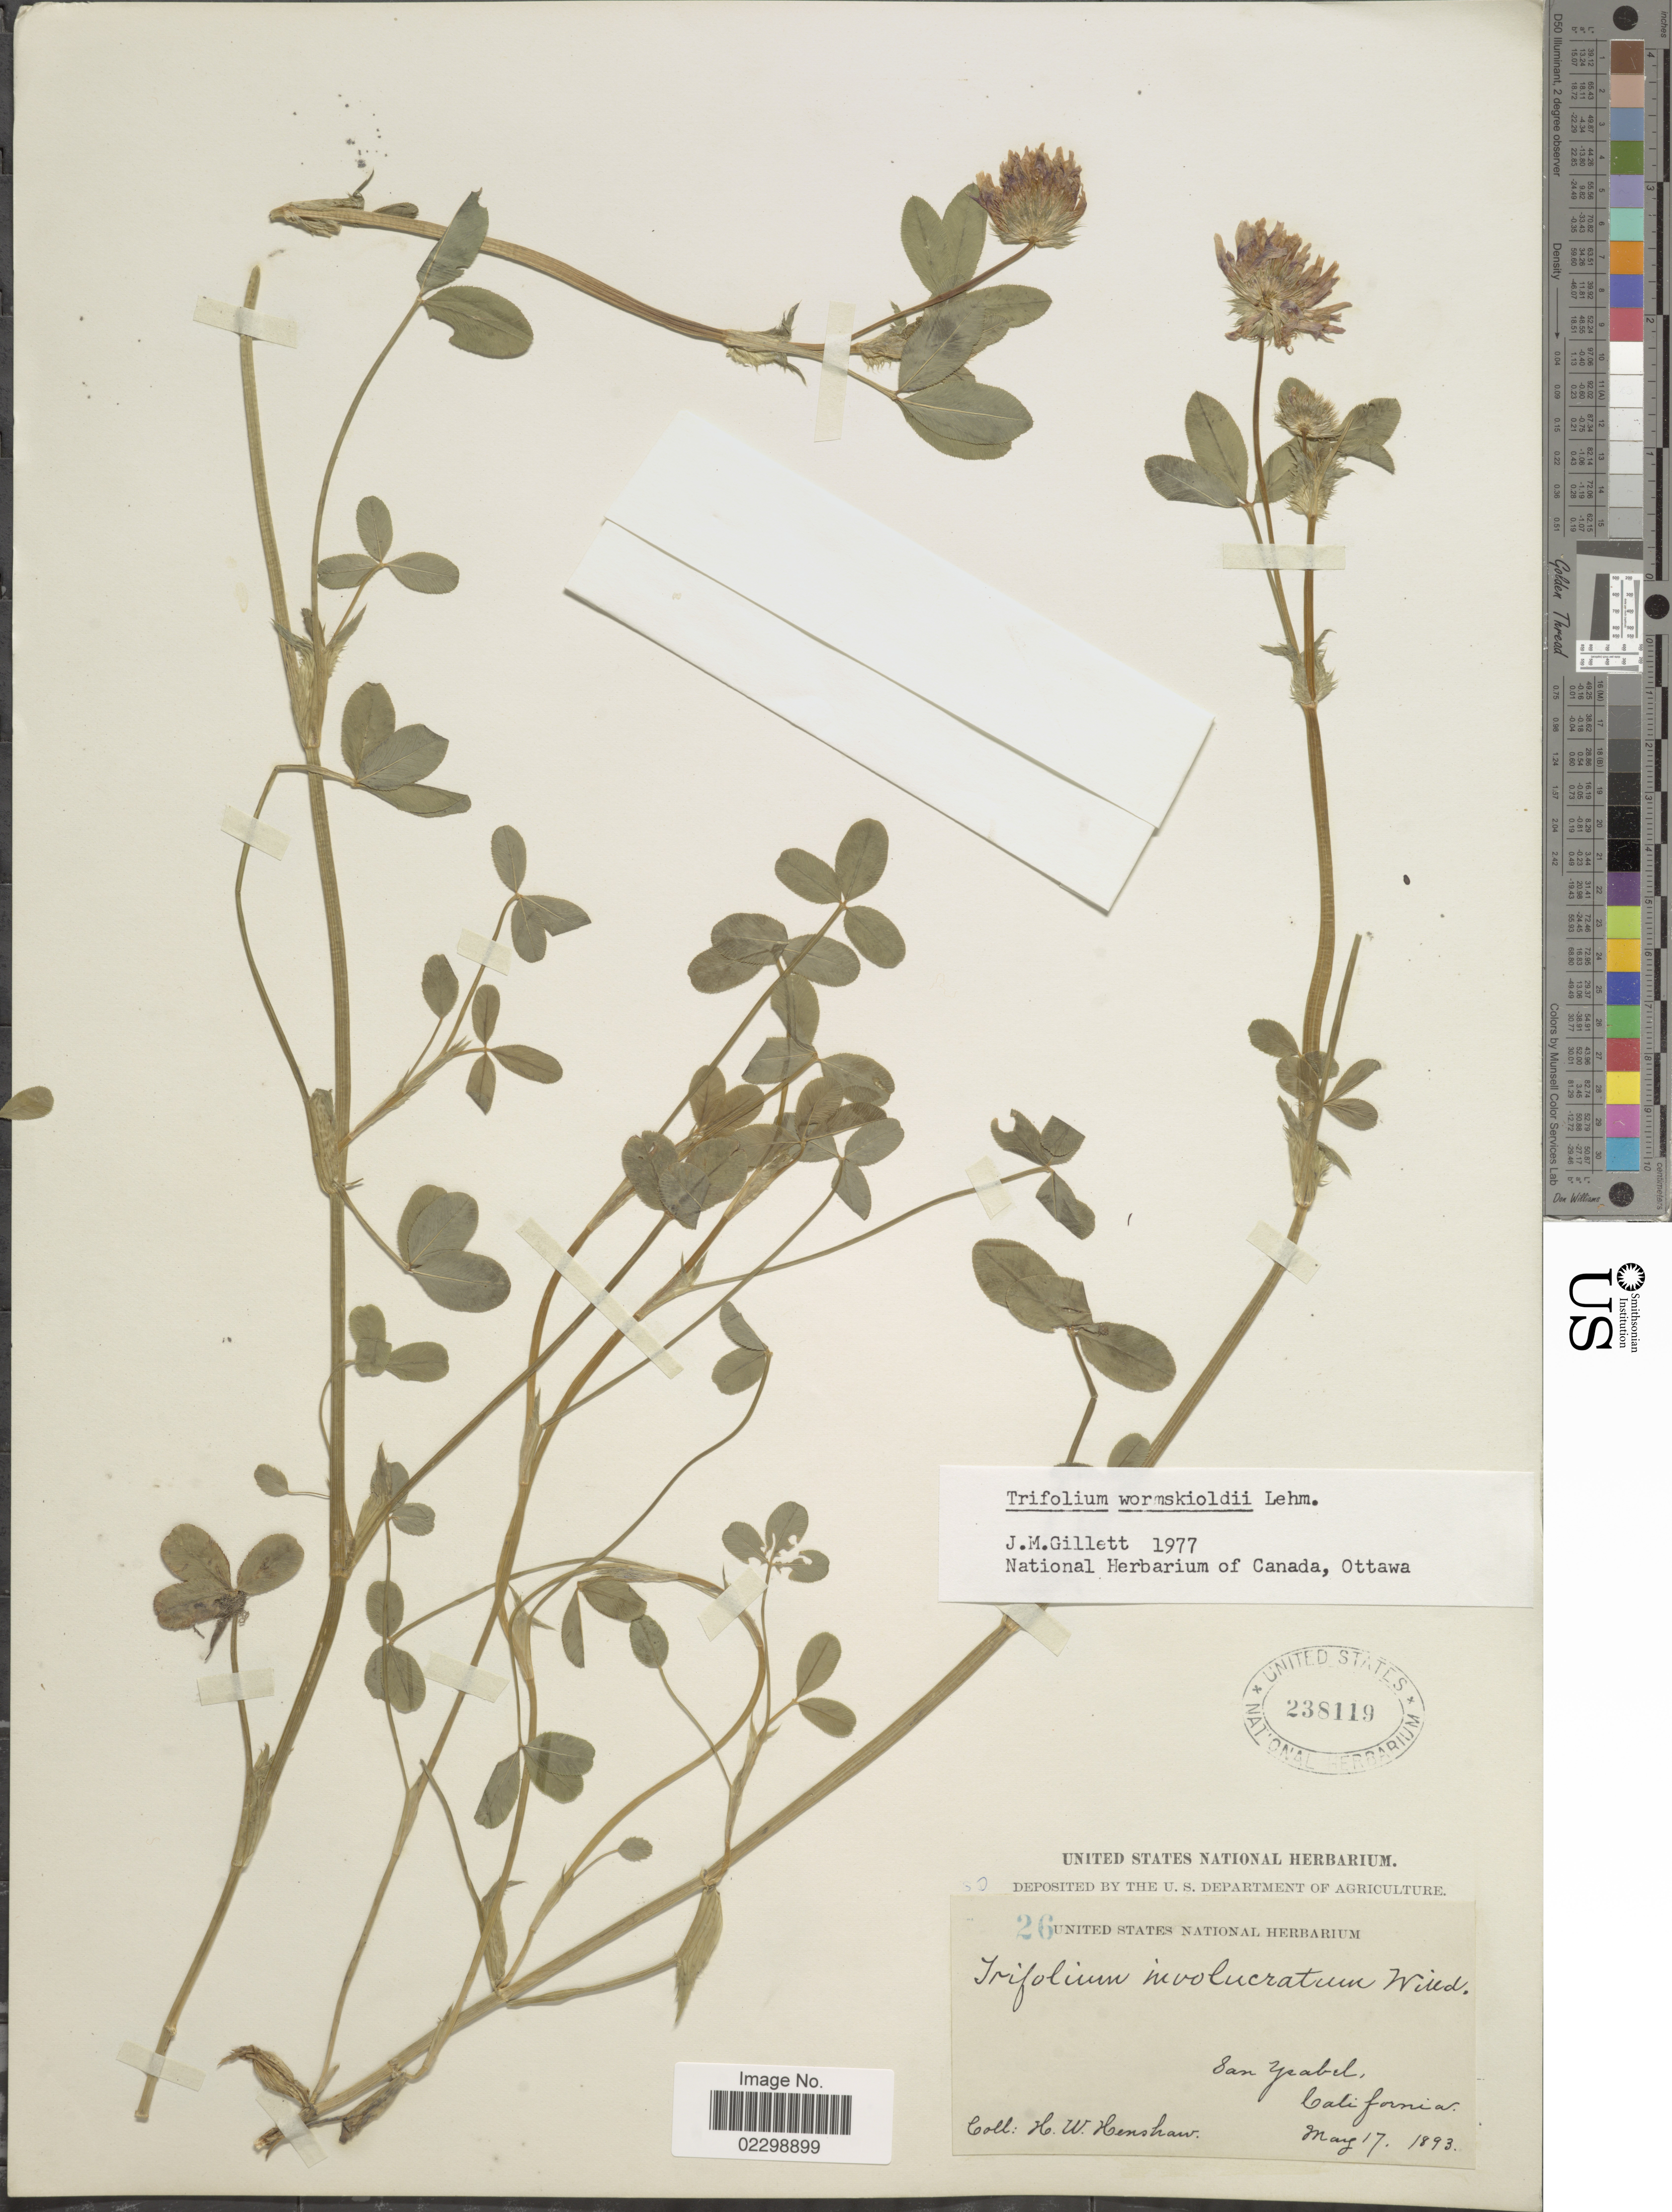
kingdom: Plantae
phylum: Tracheophyta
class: Magnoliopsida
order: Fabales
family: Fabaceae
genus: Trifolium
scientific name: Trifolium wormskioldii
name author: Lehm.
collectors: H. Henshaw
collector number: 26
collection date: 1893-05-17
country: United States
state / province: California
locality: San Ysabel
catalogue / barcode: US 238119